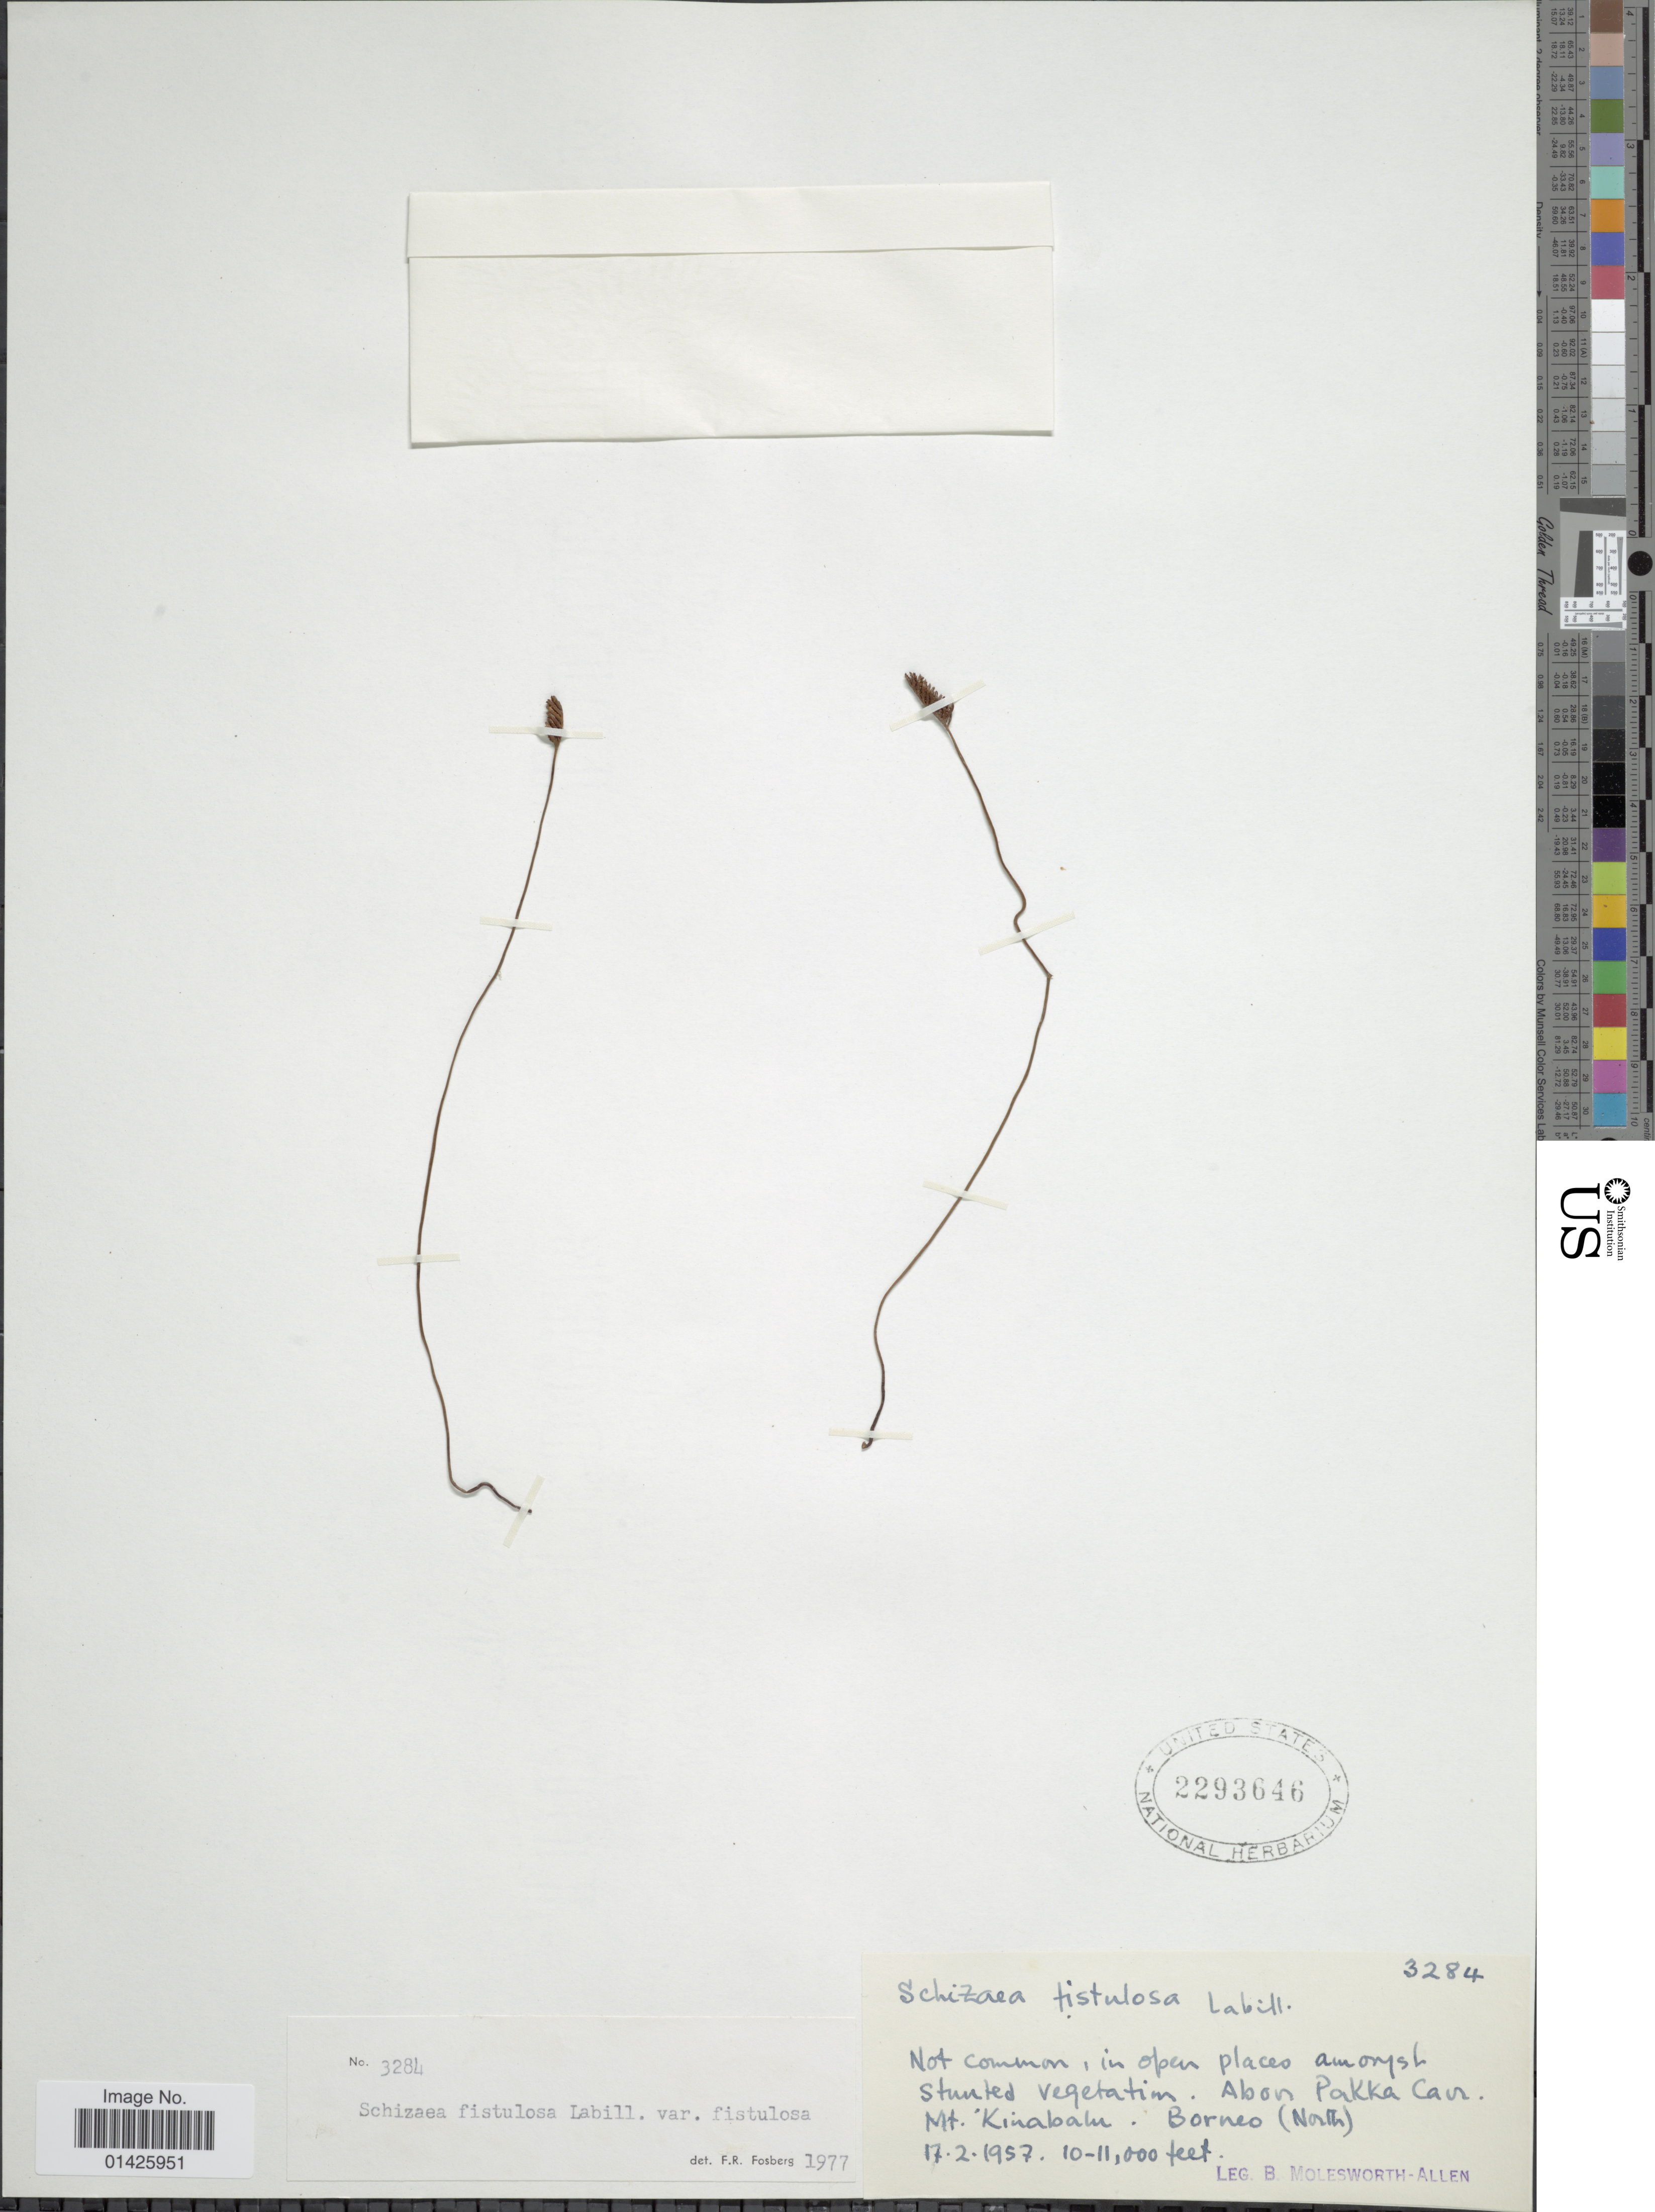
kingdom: Plantae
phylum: Tracheophyta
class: Polypodiopsida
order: Schizaeales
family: Schizaeaceae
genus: Schizaea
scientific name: Schizaea fistulosa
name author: Labill.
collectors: B. E. G. Molesworth-Allen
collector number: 3284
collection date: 1957-02-17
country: Malaysia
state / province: Sabah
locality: Mt. Kinabalu, Borneo (North)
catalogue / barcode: US 2293646